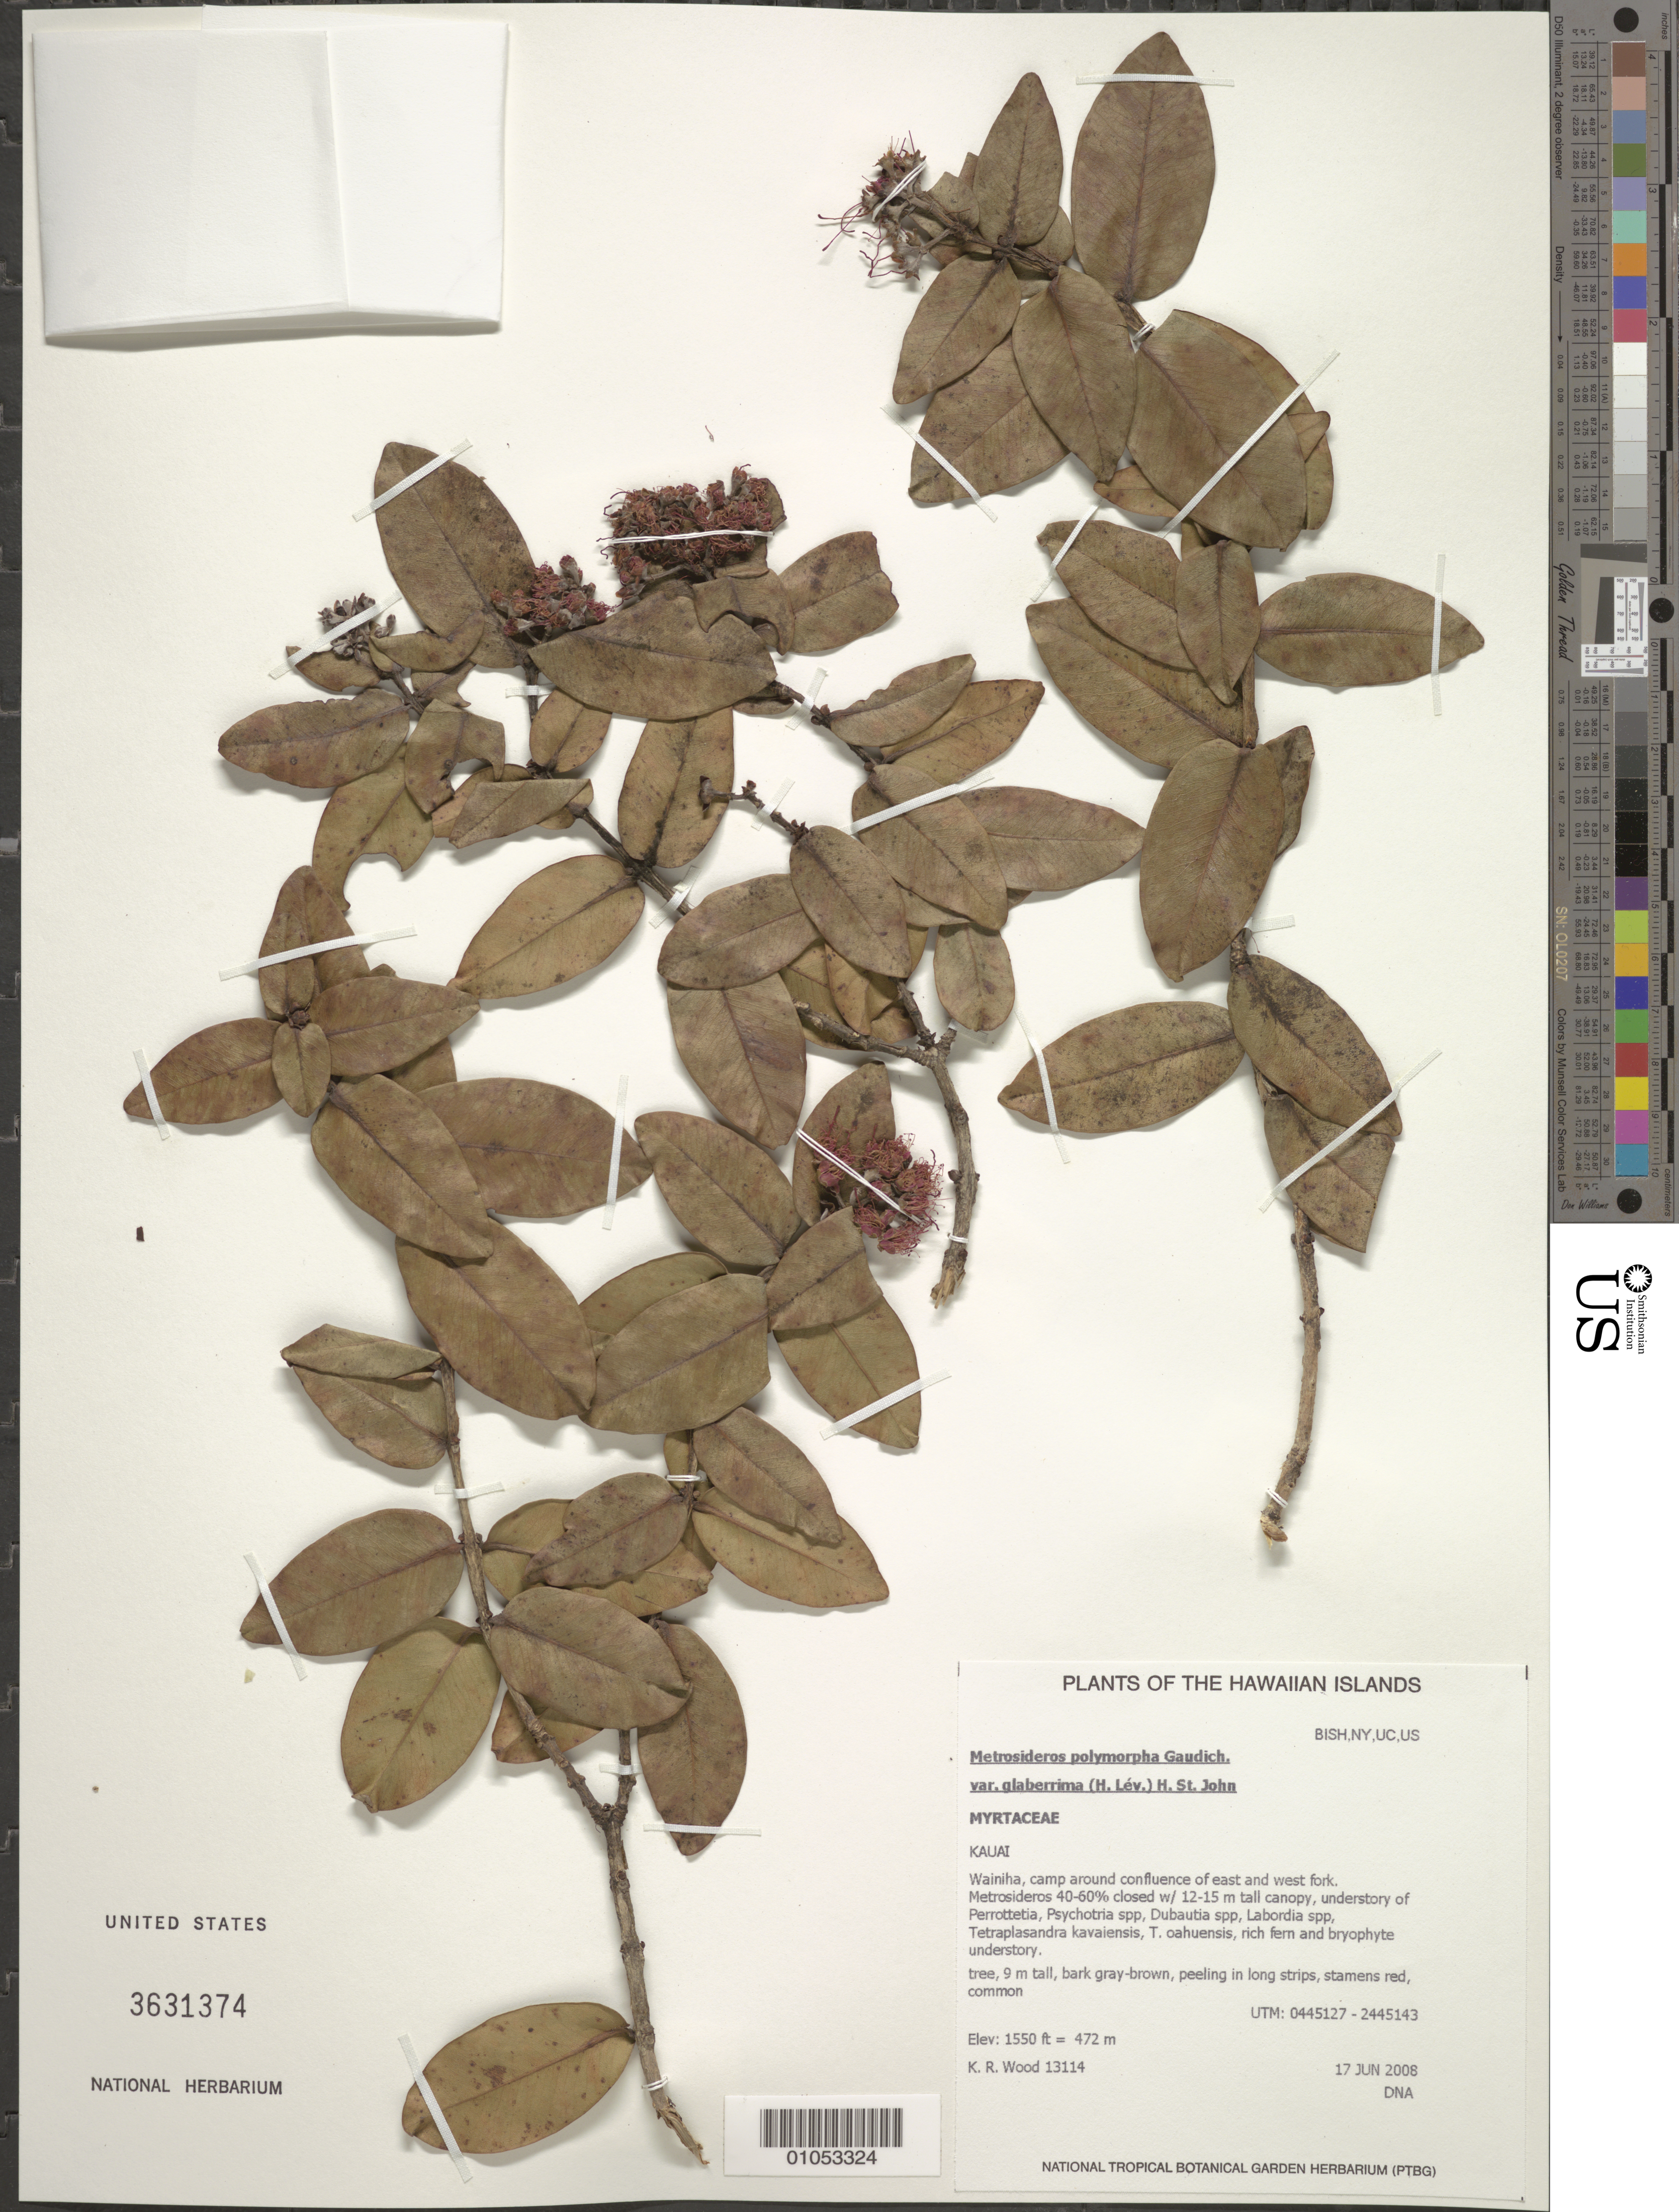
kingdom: Plantae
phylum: Tracheophyta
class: Magnoliopsida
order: Myrtales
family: Myrtaceae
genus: Metrosideros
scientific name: Metrosideros polymorpha var. glaberrima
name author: (H. Lév.) H. St. John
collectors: K. R. Wood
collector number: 13114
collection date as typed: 17 Jun 2008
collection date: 2008-06-17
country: United States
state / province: Hawaii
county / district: Kaui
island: Kaua'i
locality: Wainiha, camp around confluence of east and west fork.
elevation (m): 472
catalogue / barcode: US 3631374